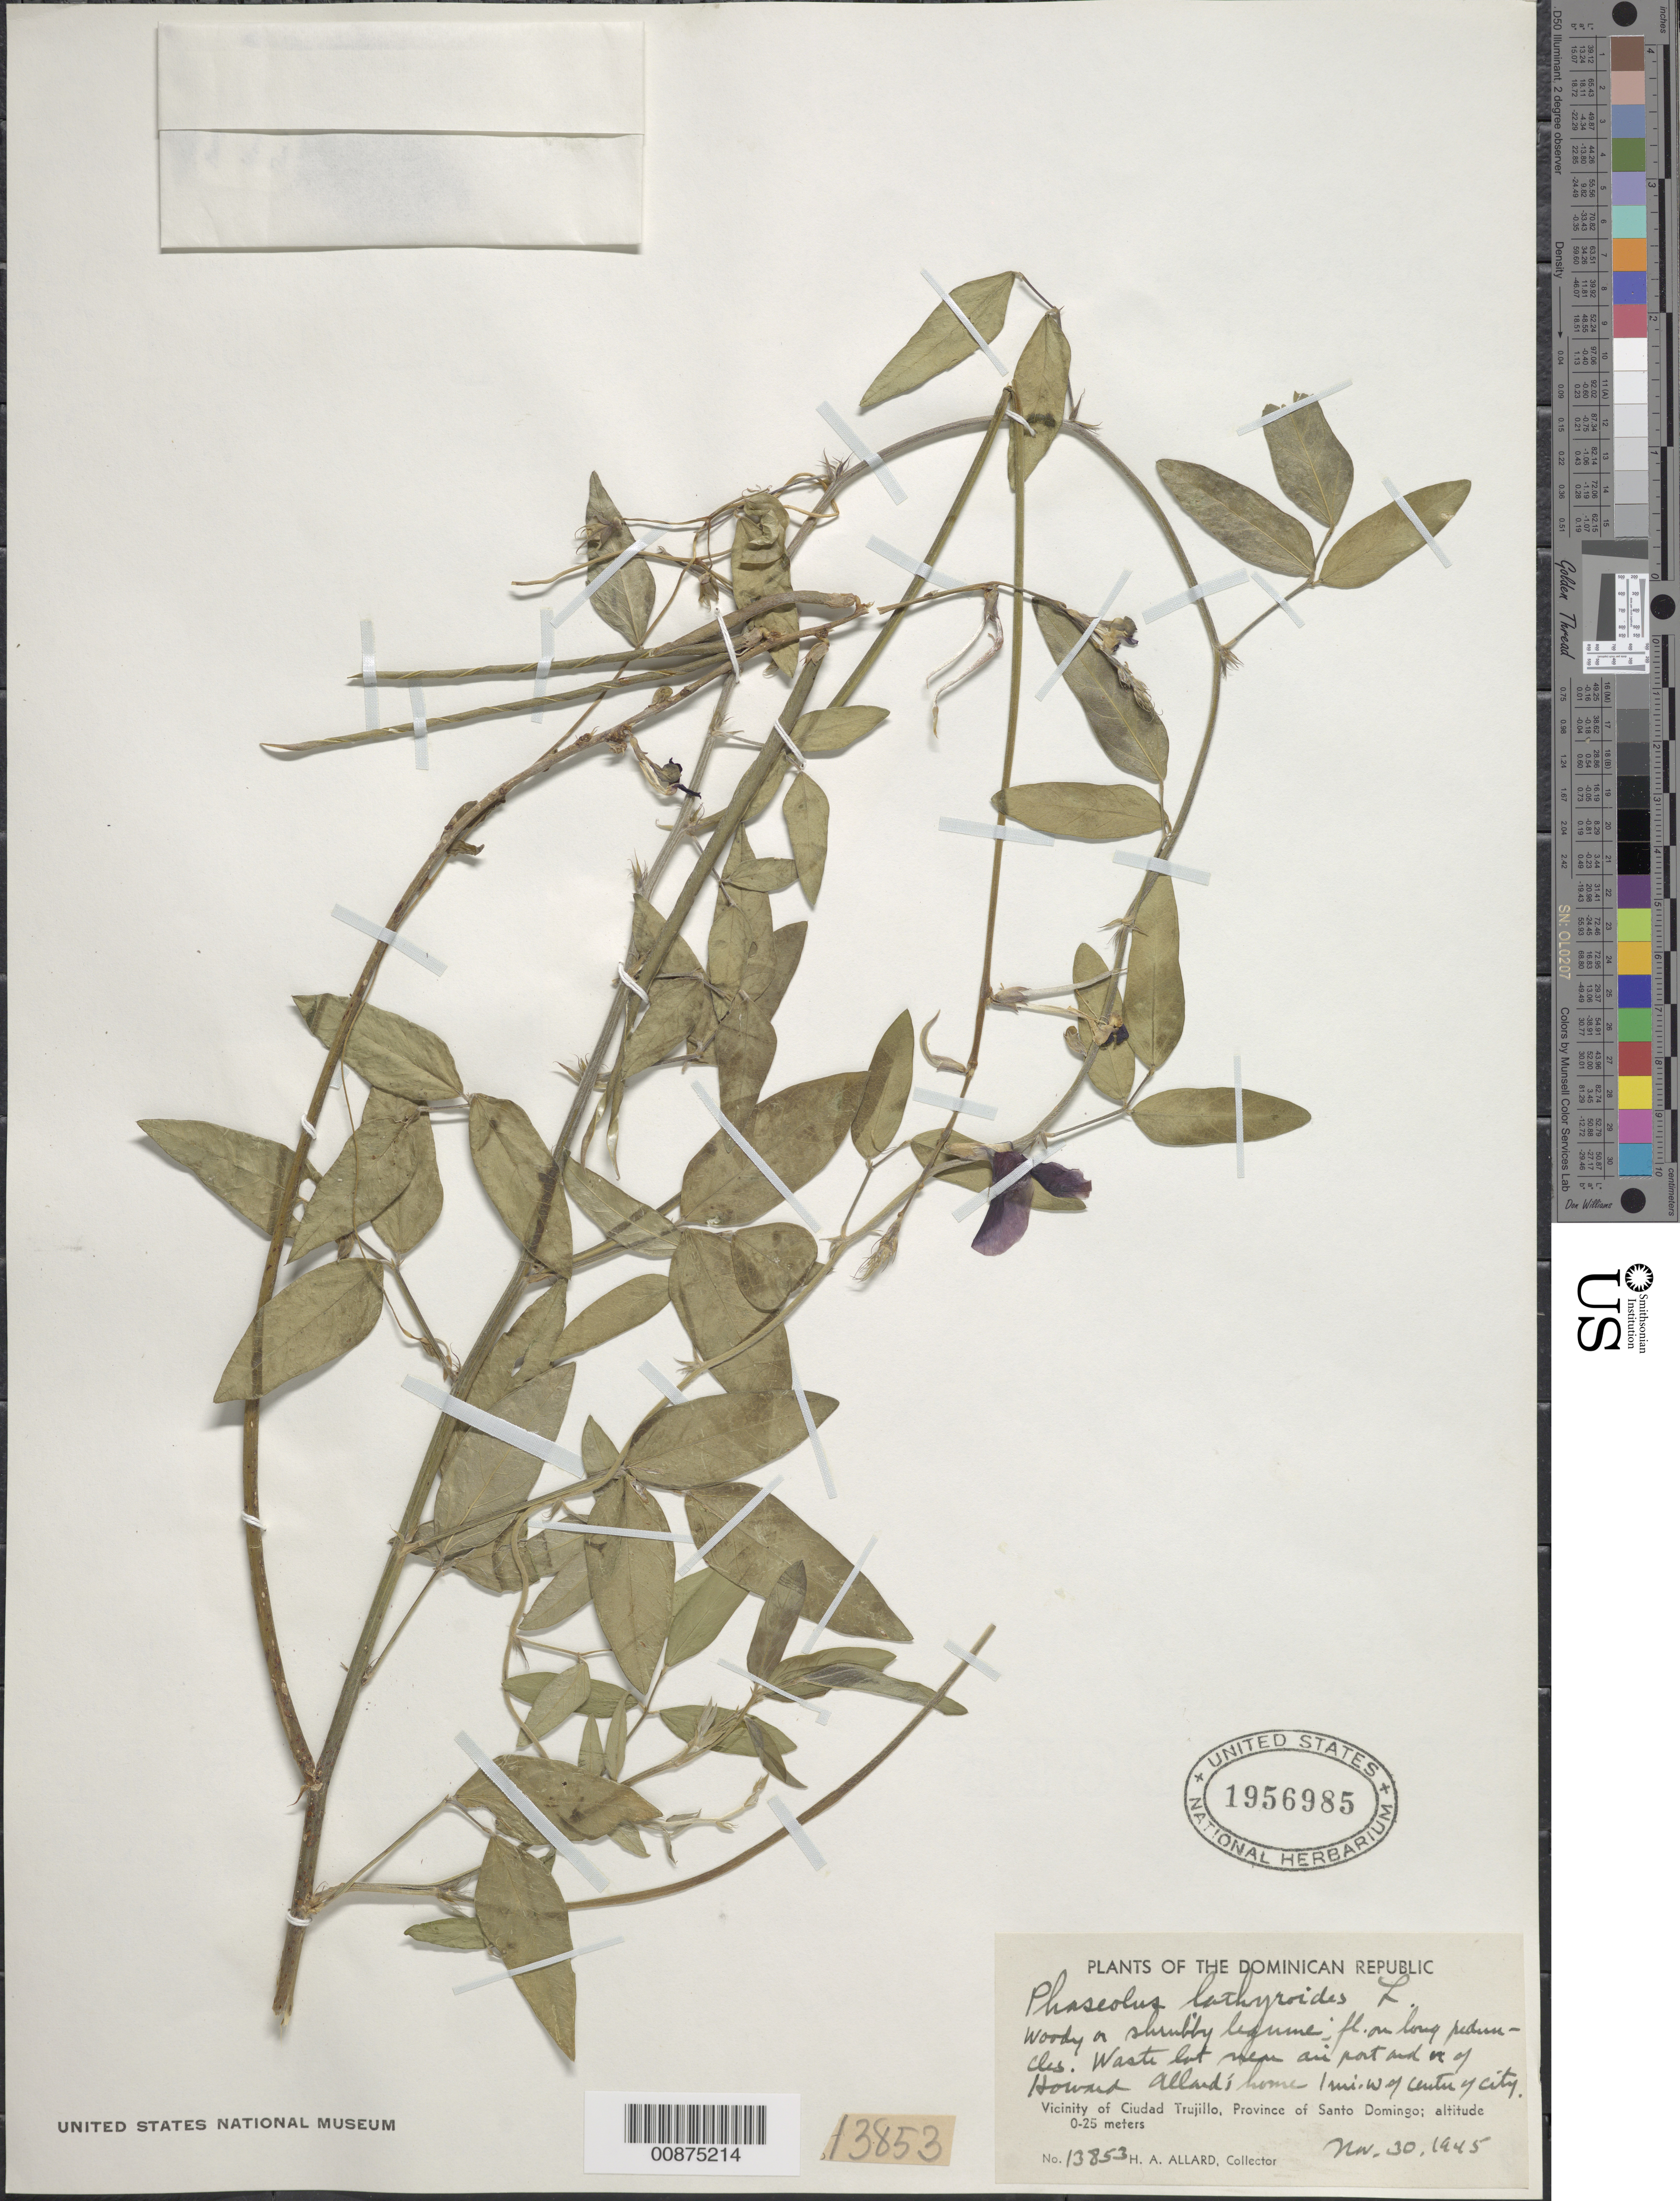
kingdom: Plantae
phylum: Tracheophyta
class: Magnoliopsida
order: Fabales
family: Fabaceae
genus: Macroptilium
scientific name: Macroptilium lathyroides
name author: (L.) Urb.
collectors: H. A. Allard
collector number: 13853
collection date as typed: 30 Nov 1945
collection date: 1945-11-30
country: Dominican Republic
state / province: Distrito Nacional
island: Hispaniola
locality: Vicinity of Ciudad Trujillo, Province of Santo Domingo (obsolete). Waste lot near airport and N of Howard Allard's home, 1 mi. W of center of city.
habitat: Waste lot.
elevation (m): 0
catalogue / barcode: US 1956985